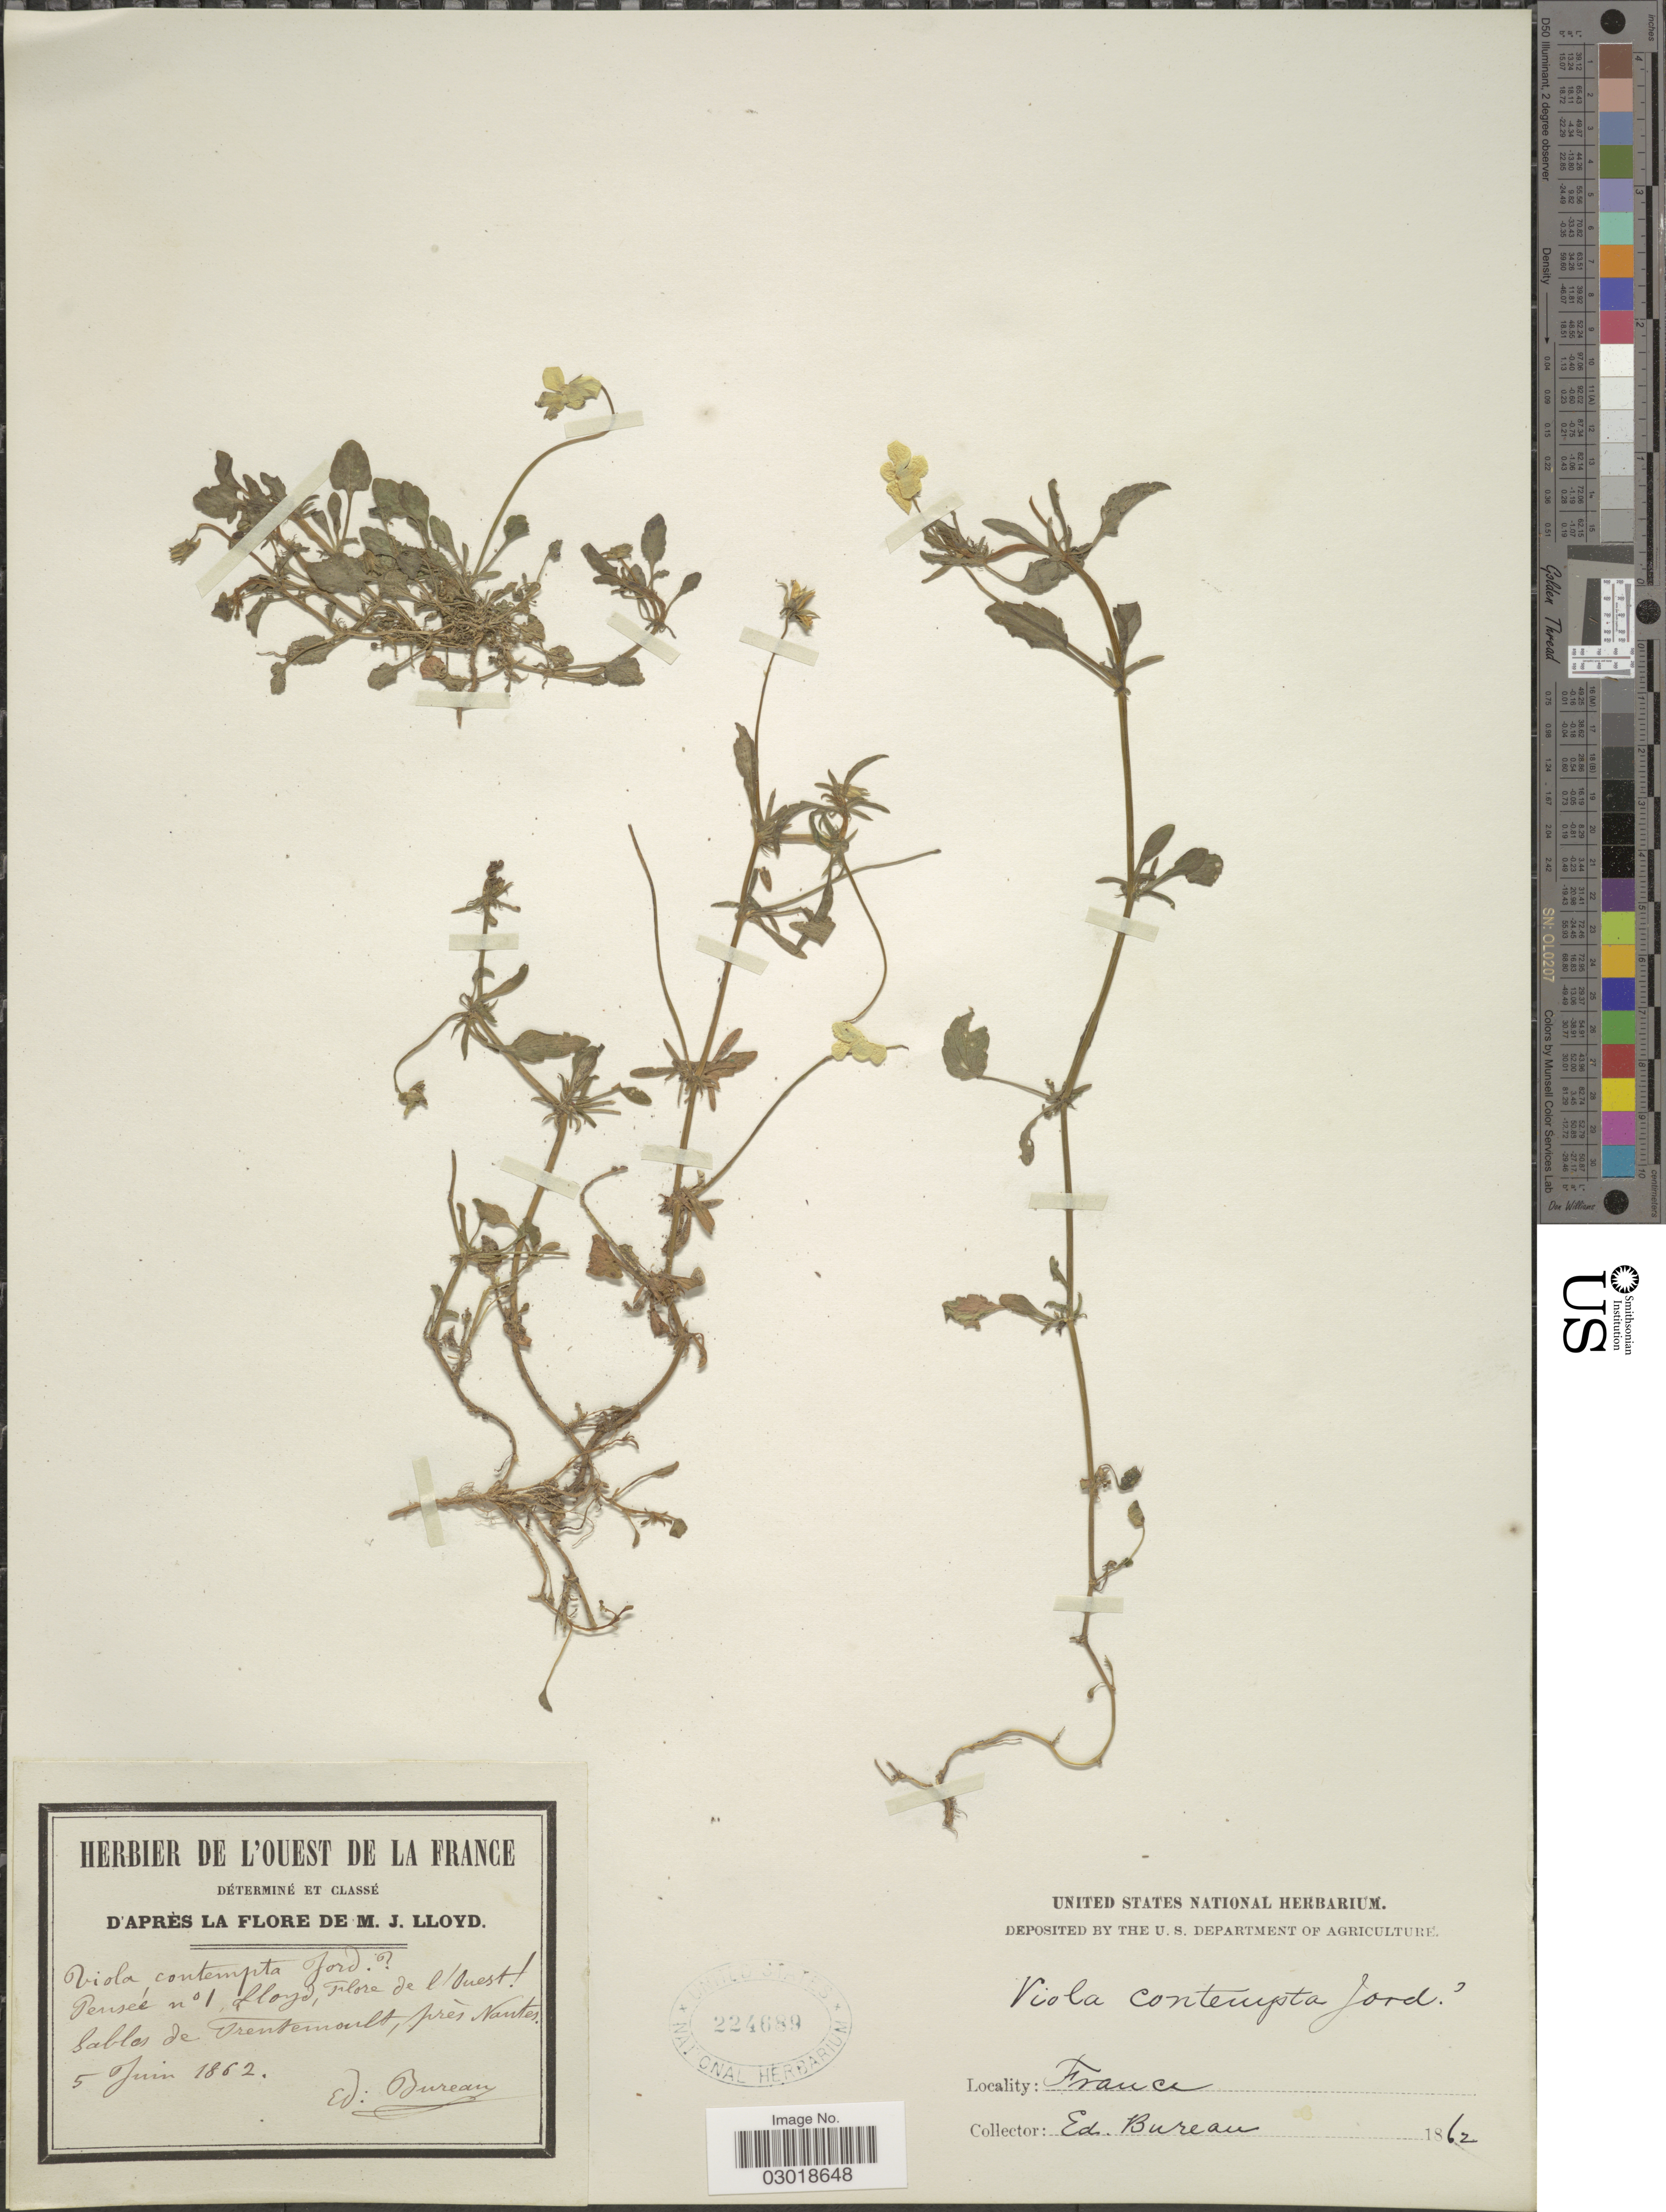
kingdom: Plantae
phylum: Tracheophyta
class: Magnoliopsida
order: Malpighiales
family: Violaceae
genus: Viola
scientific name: Viola x contempta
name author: Jord.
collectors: É. Bureau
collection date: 1862-06-05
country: France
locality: L'Ouest. Sablas de Frentemoult, prés Nantes.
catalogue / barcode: US 224689